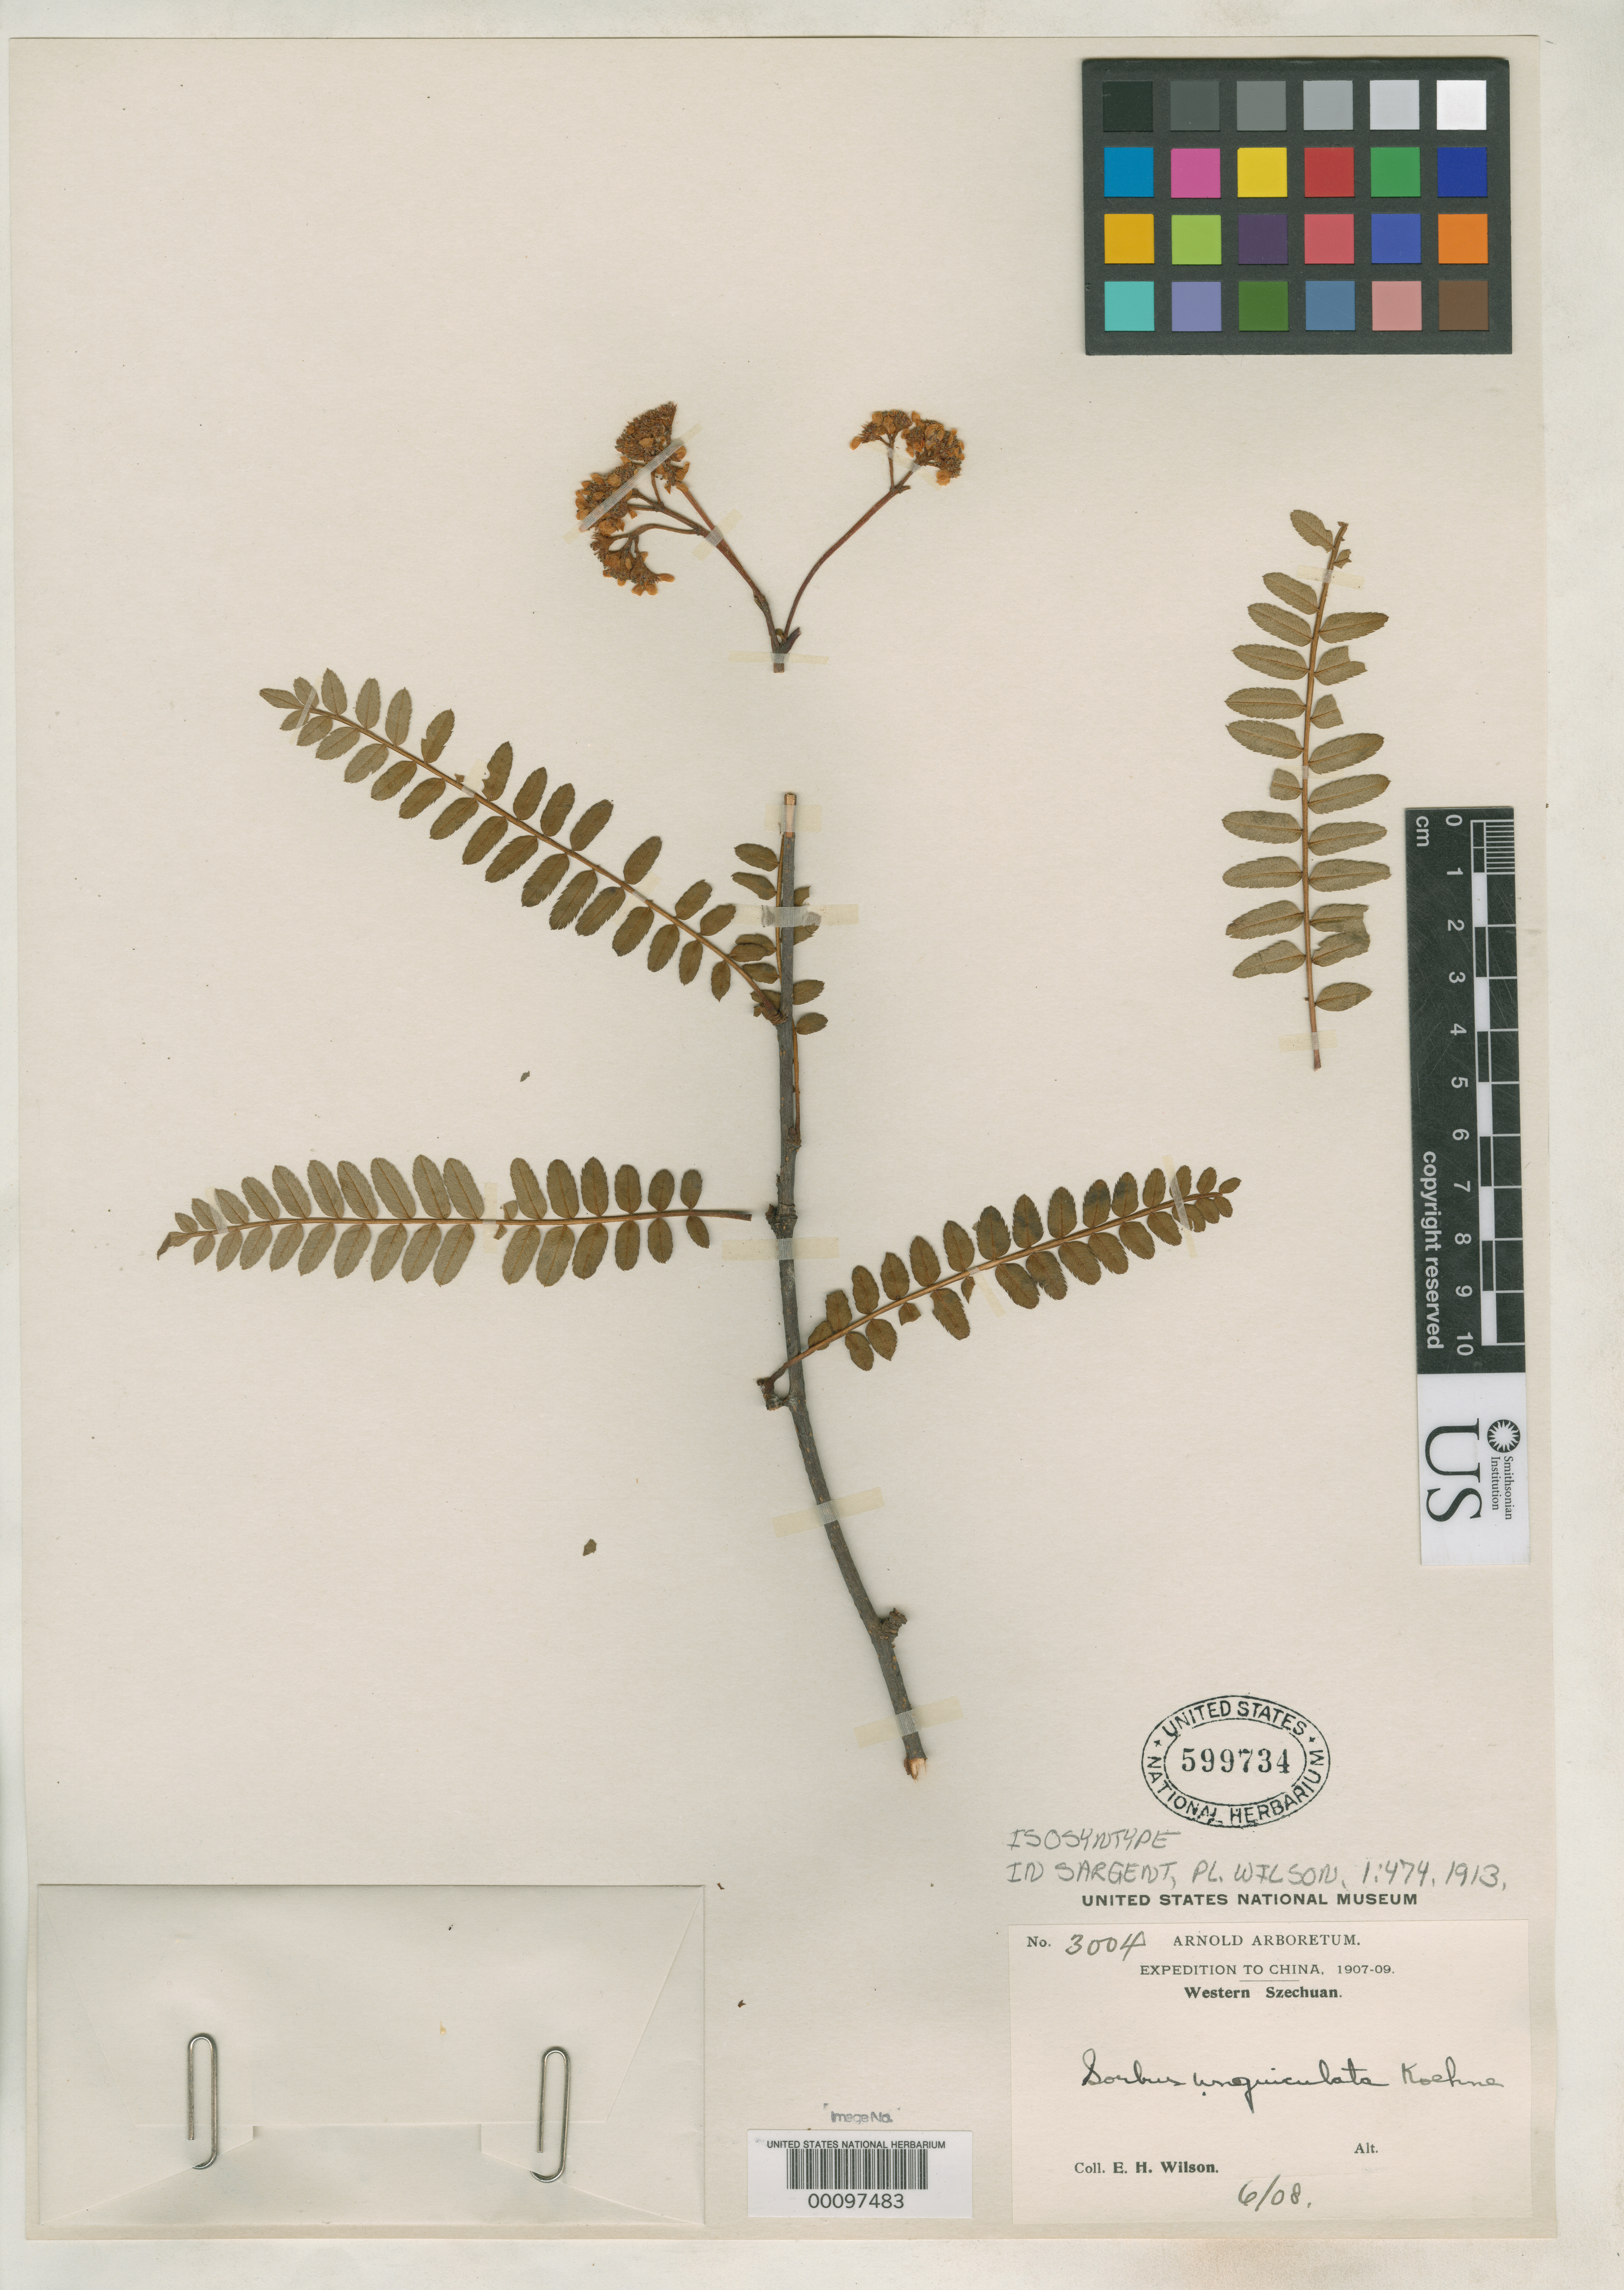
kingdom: Plantae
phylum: Tracheophyta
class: Magnoliopsida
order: Rosales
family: Rosaceae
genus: Sorbus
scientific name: Sorbus unguiculata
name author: Koehne in Sarg.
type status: Syntype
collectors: E. H. Wilson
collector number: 3004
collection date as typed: Jun 1908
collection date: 1908-06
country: China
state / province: Sichuan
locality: Tachien-lu.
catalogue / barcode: US 599734